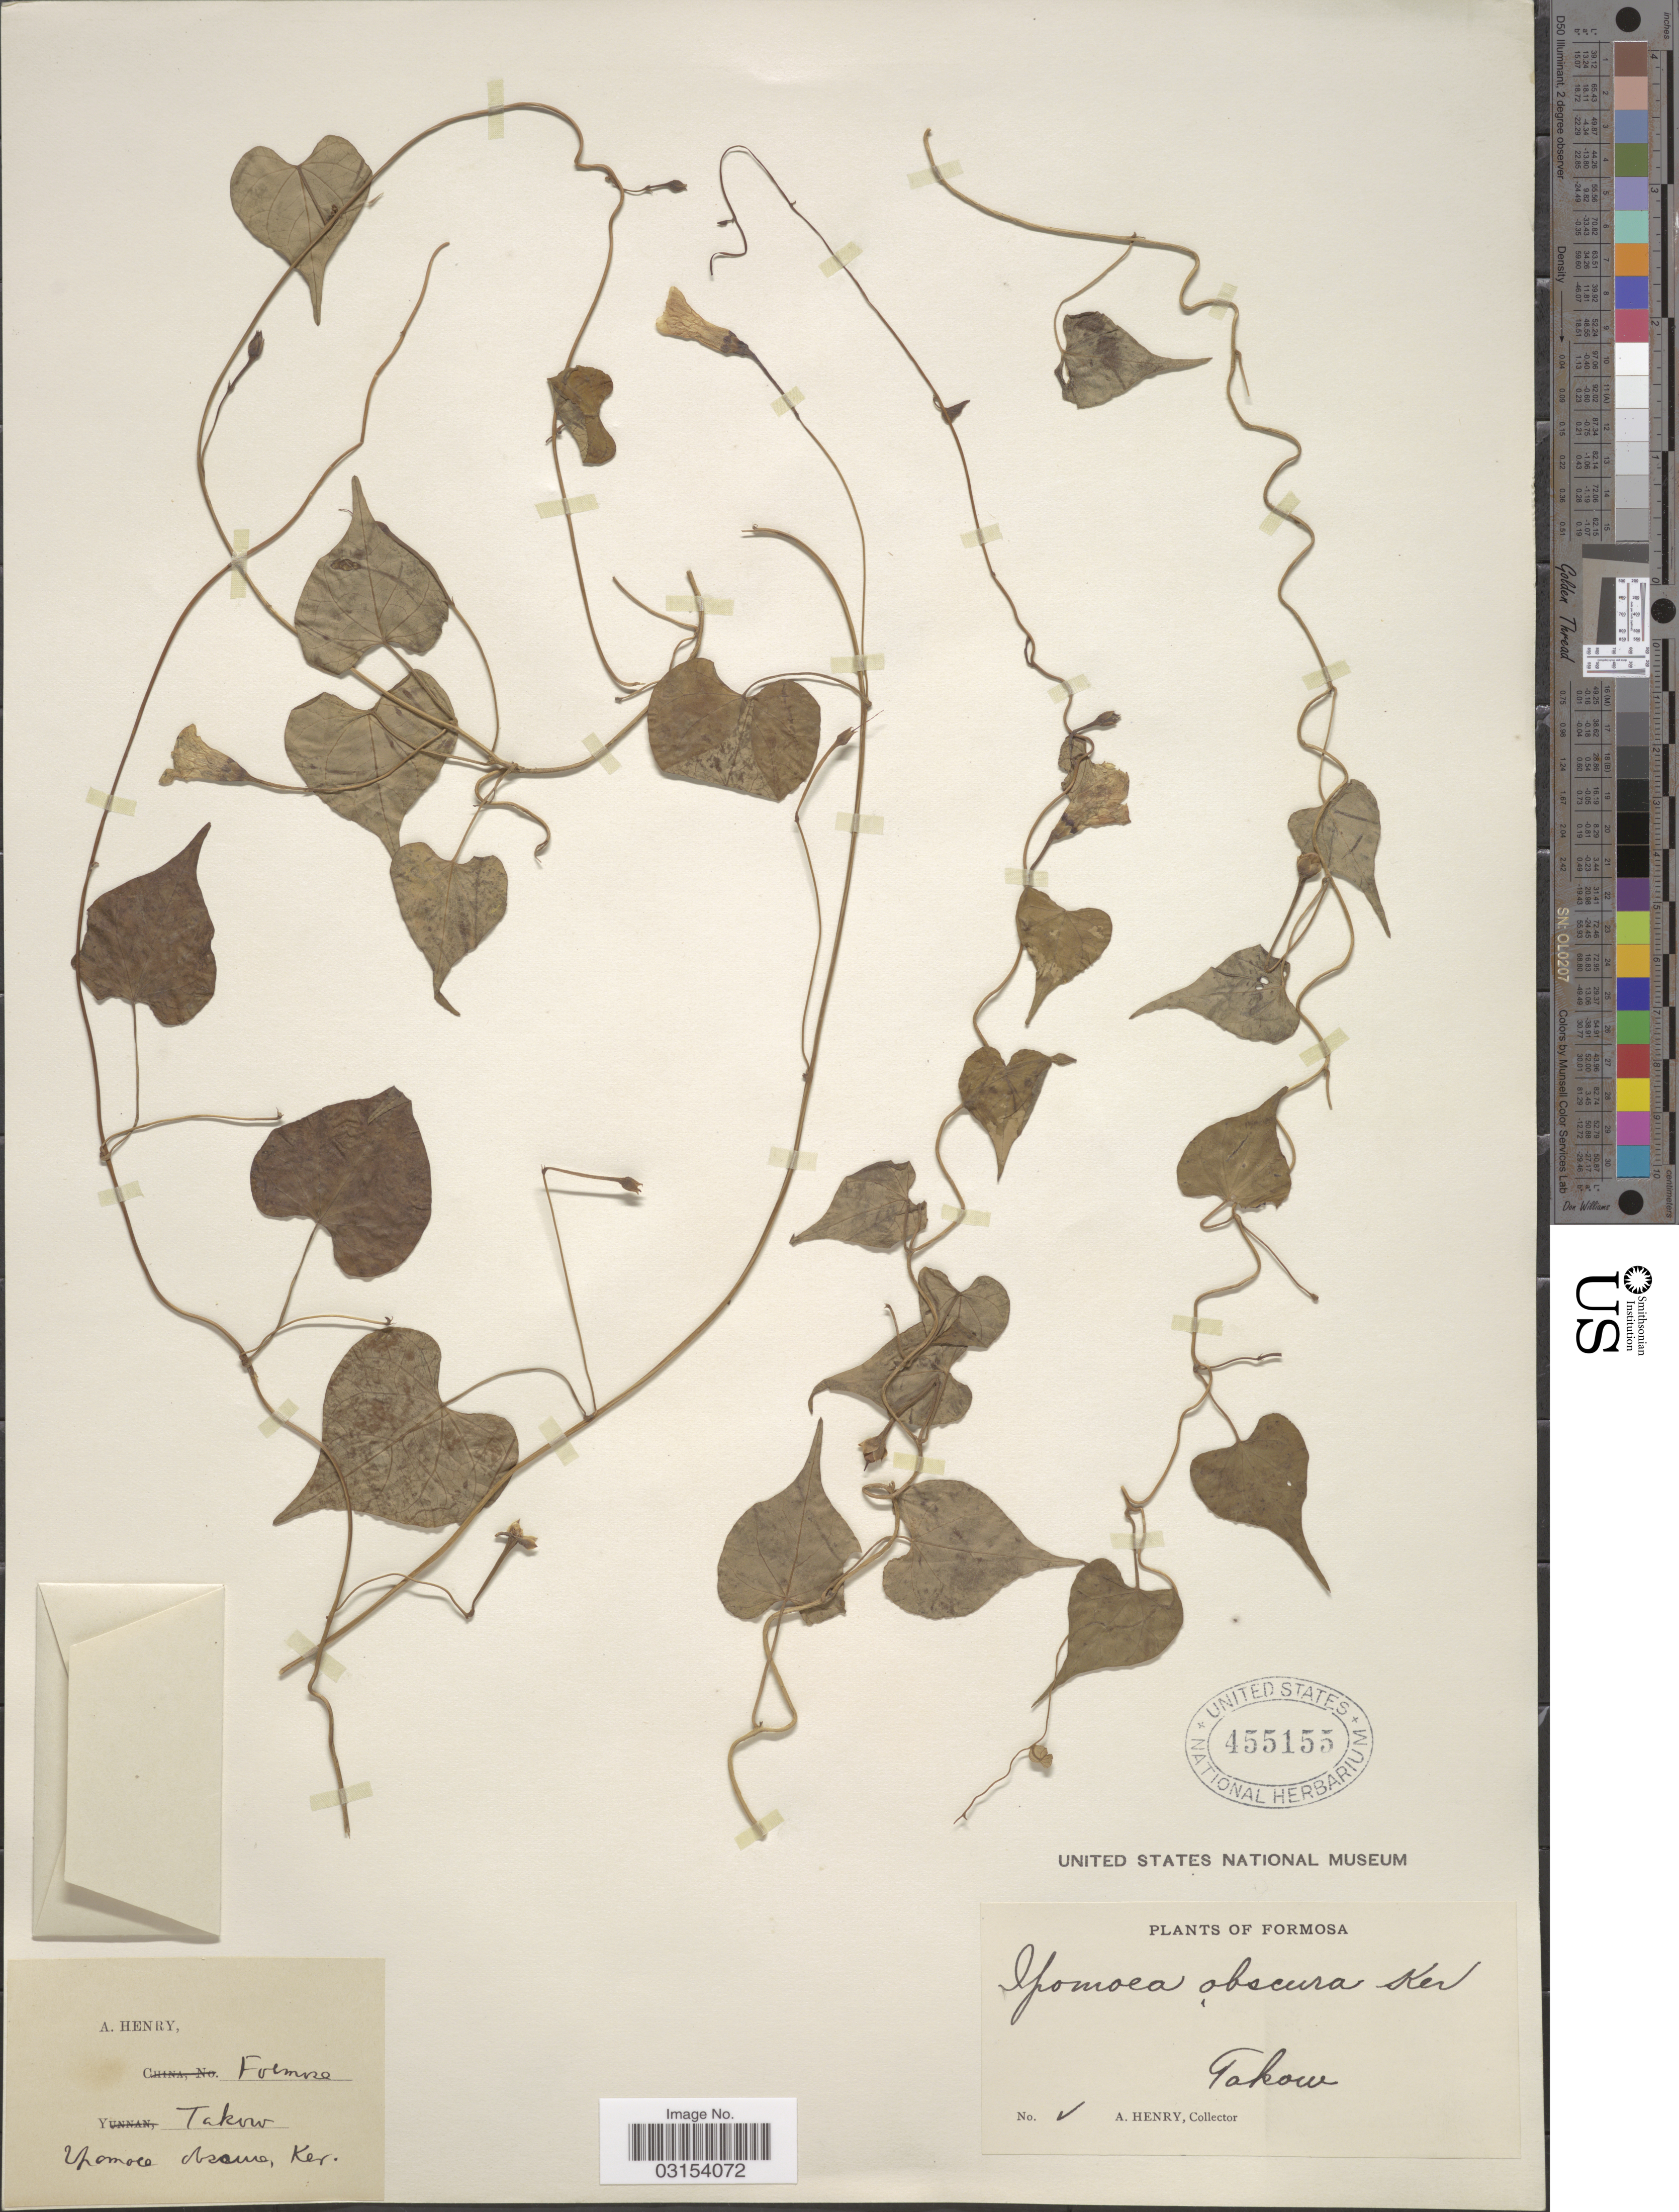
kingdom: Plantae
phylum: Tracheophyta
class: Magnoliopsida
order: Solanales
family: Convolvulaceae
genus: Ipomoea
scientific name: Ipomoea obscura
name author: (L.) Ker Gawl.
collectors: A. Henry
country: Taiwan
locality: Formosa, Takow.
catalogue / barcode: US 455155